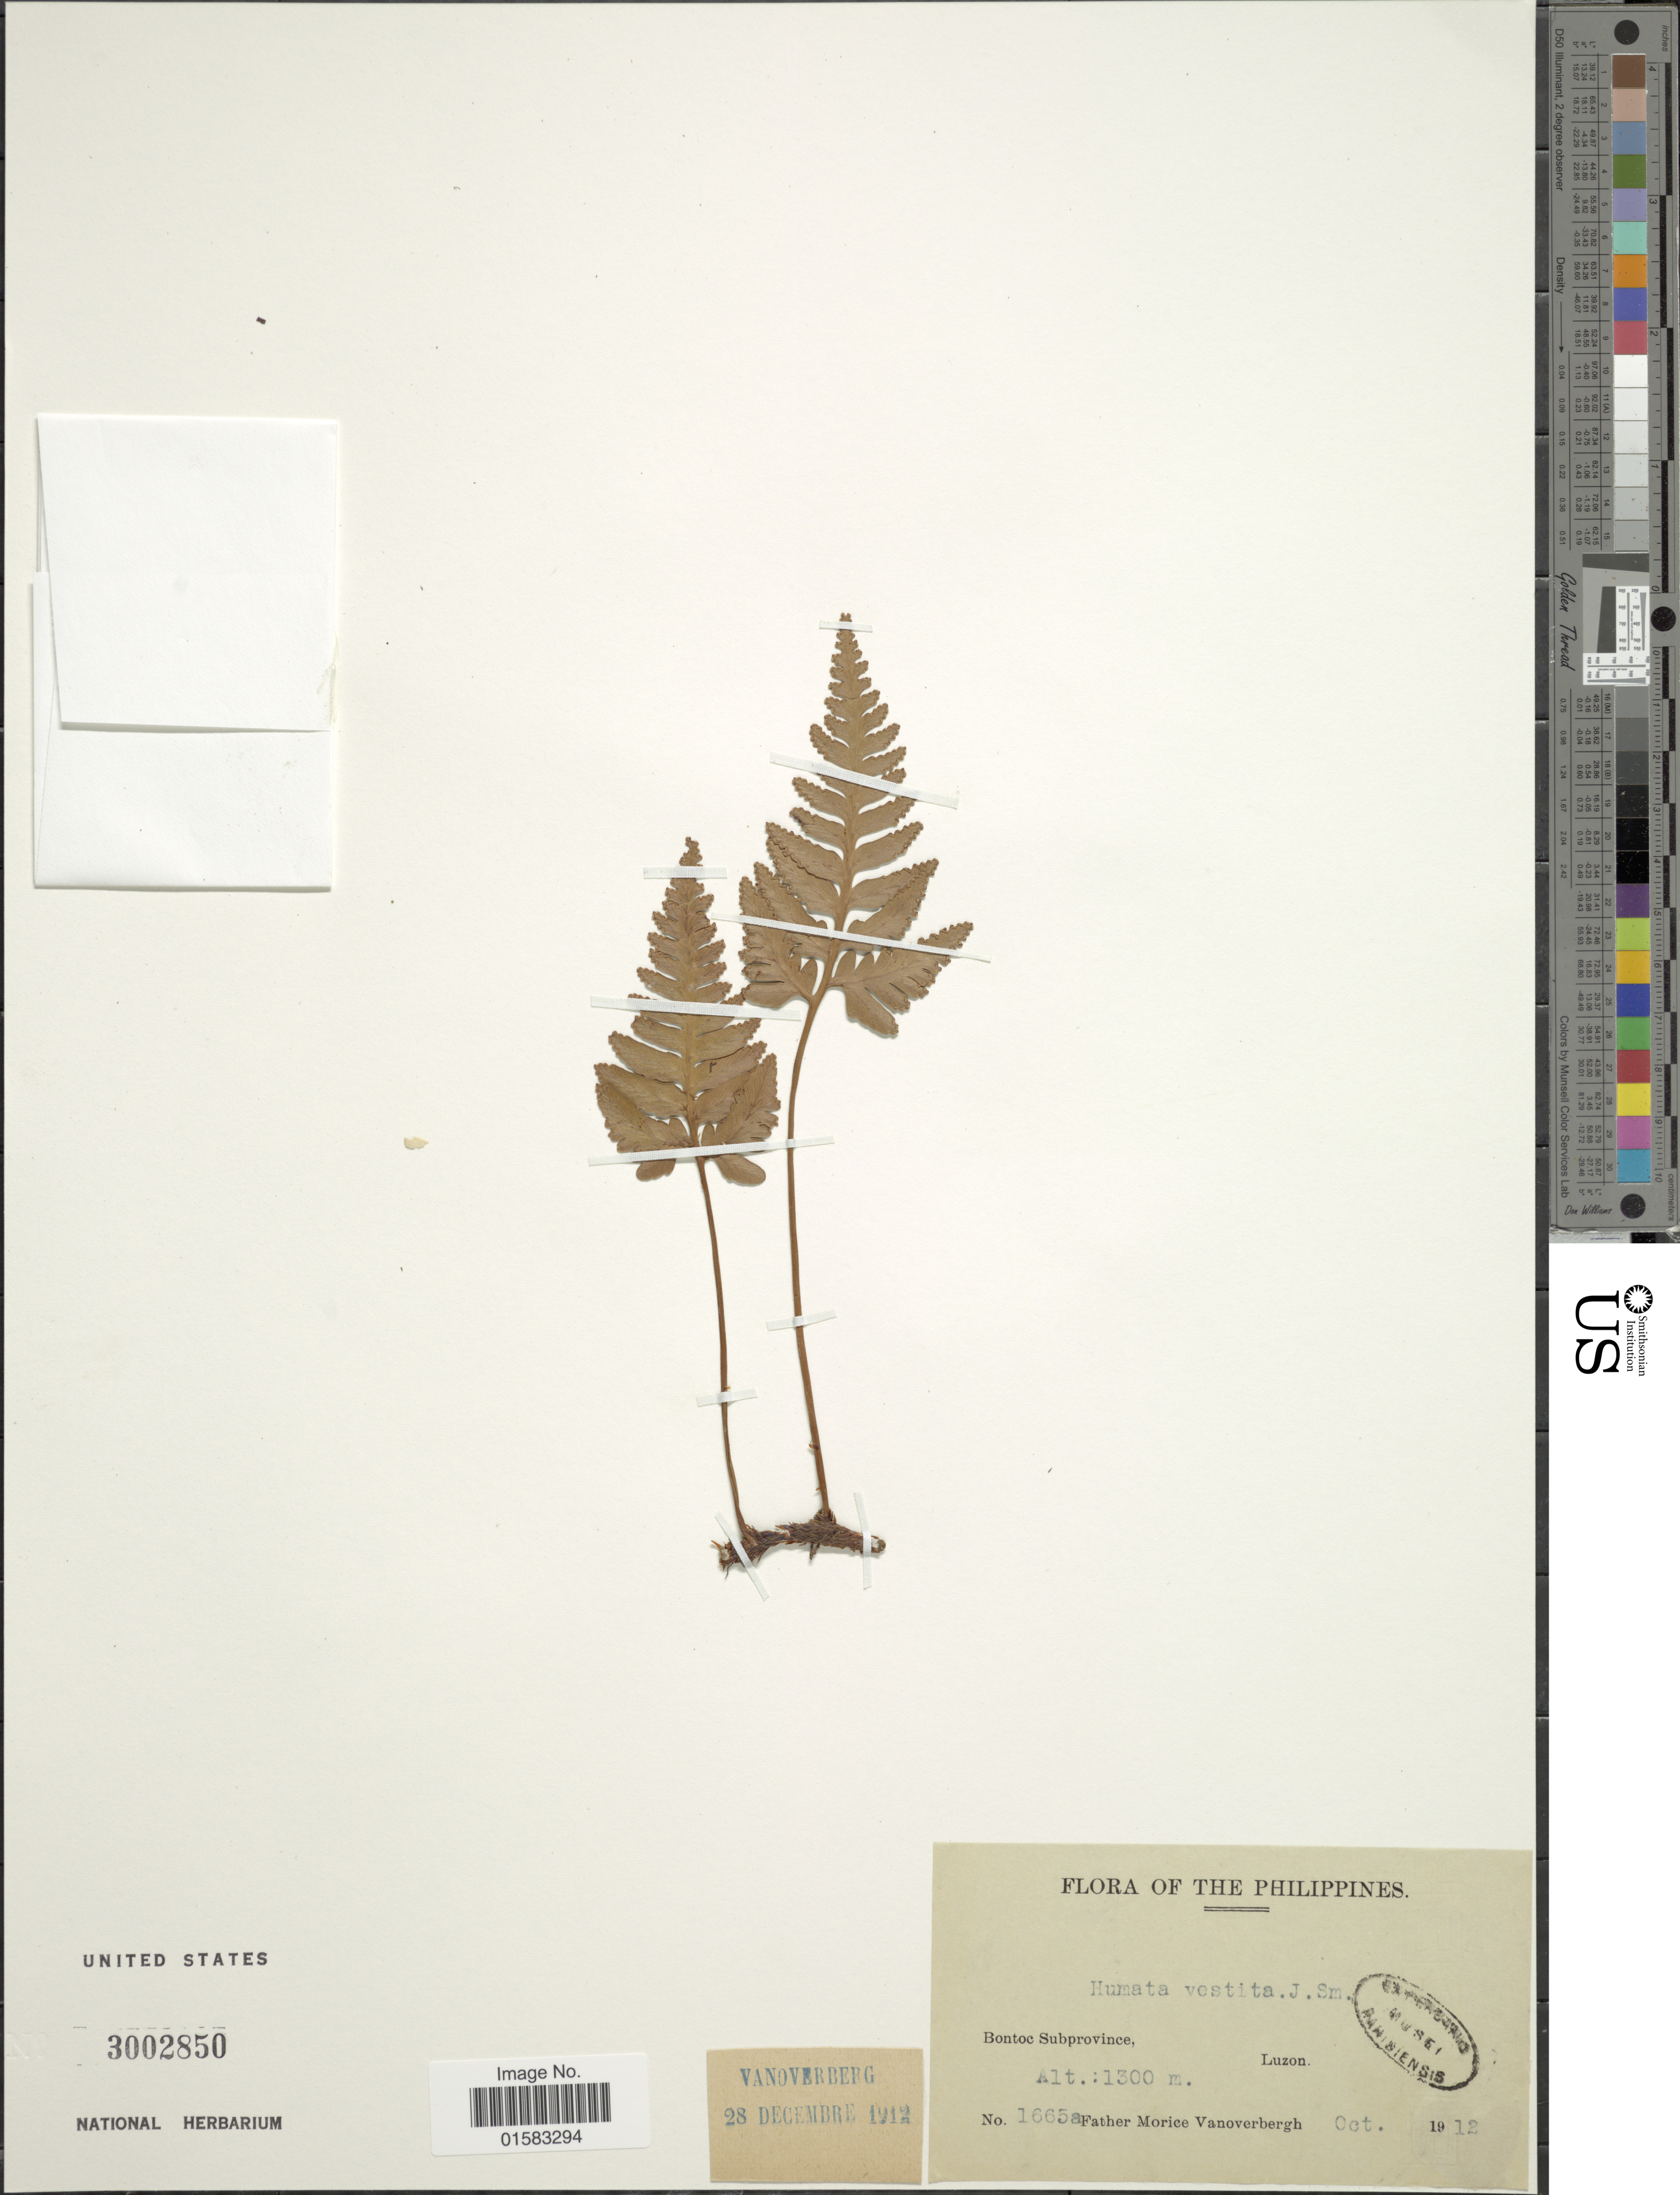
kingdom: Plantae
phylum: Tracheophyta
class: Polypodiopsida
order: Polypodiales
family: Davalliaceae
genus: Davallia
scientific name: Davallia repens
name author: (L. f.) Kuhn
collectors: M. Vanoverbergh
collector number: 1665a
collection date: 1912-10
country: Philippines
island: Luzon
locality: Bontoc Subprovince, Luzon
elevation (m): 1300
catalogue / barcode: US 3002850